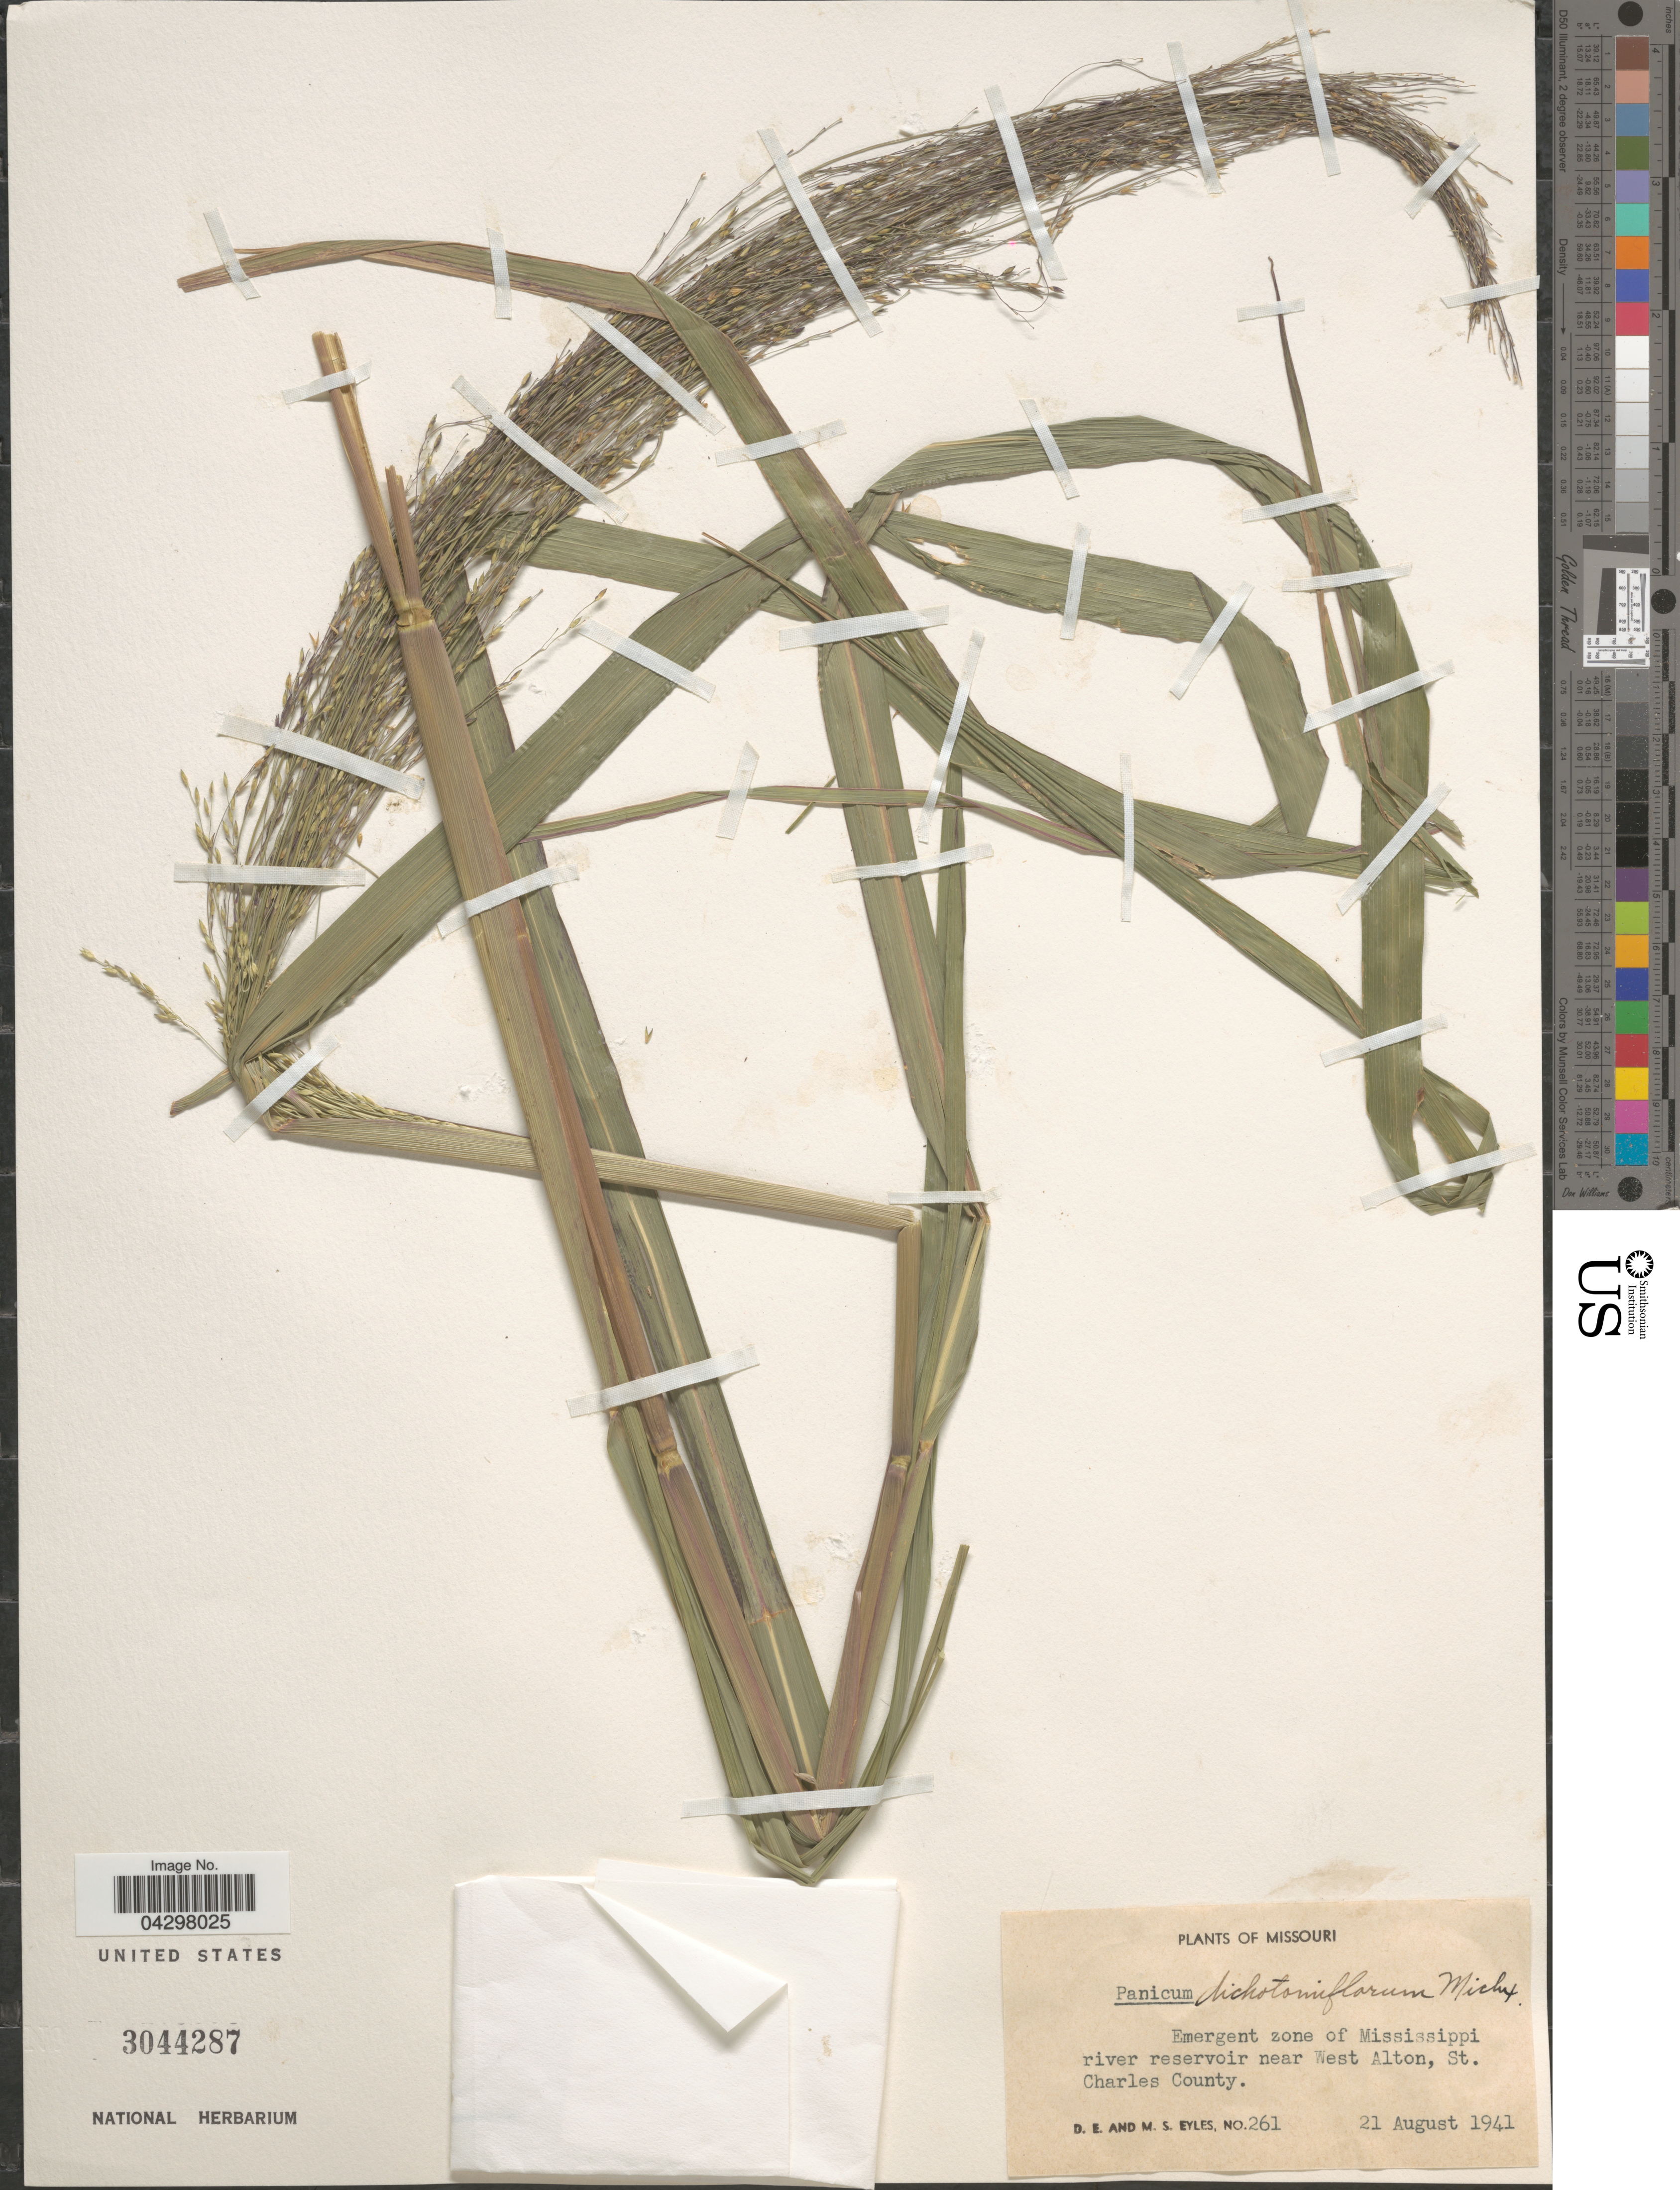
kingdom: Plantae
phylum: Tracheophyta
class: Liliopsida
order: Poales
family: Poaceae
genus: Panicum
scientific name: Panicum dichotomiflorum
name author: Michx.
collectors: D. Eyles & M. Eyles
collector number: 261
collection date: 1941-08-21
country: United States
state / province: Missouri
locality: Emergent zone of Mississippi river reservoir near West Alton, St. Charles County.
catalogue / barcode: US 3044287